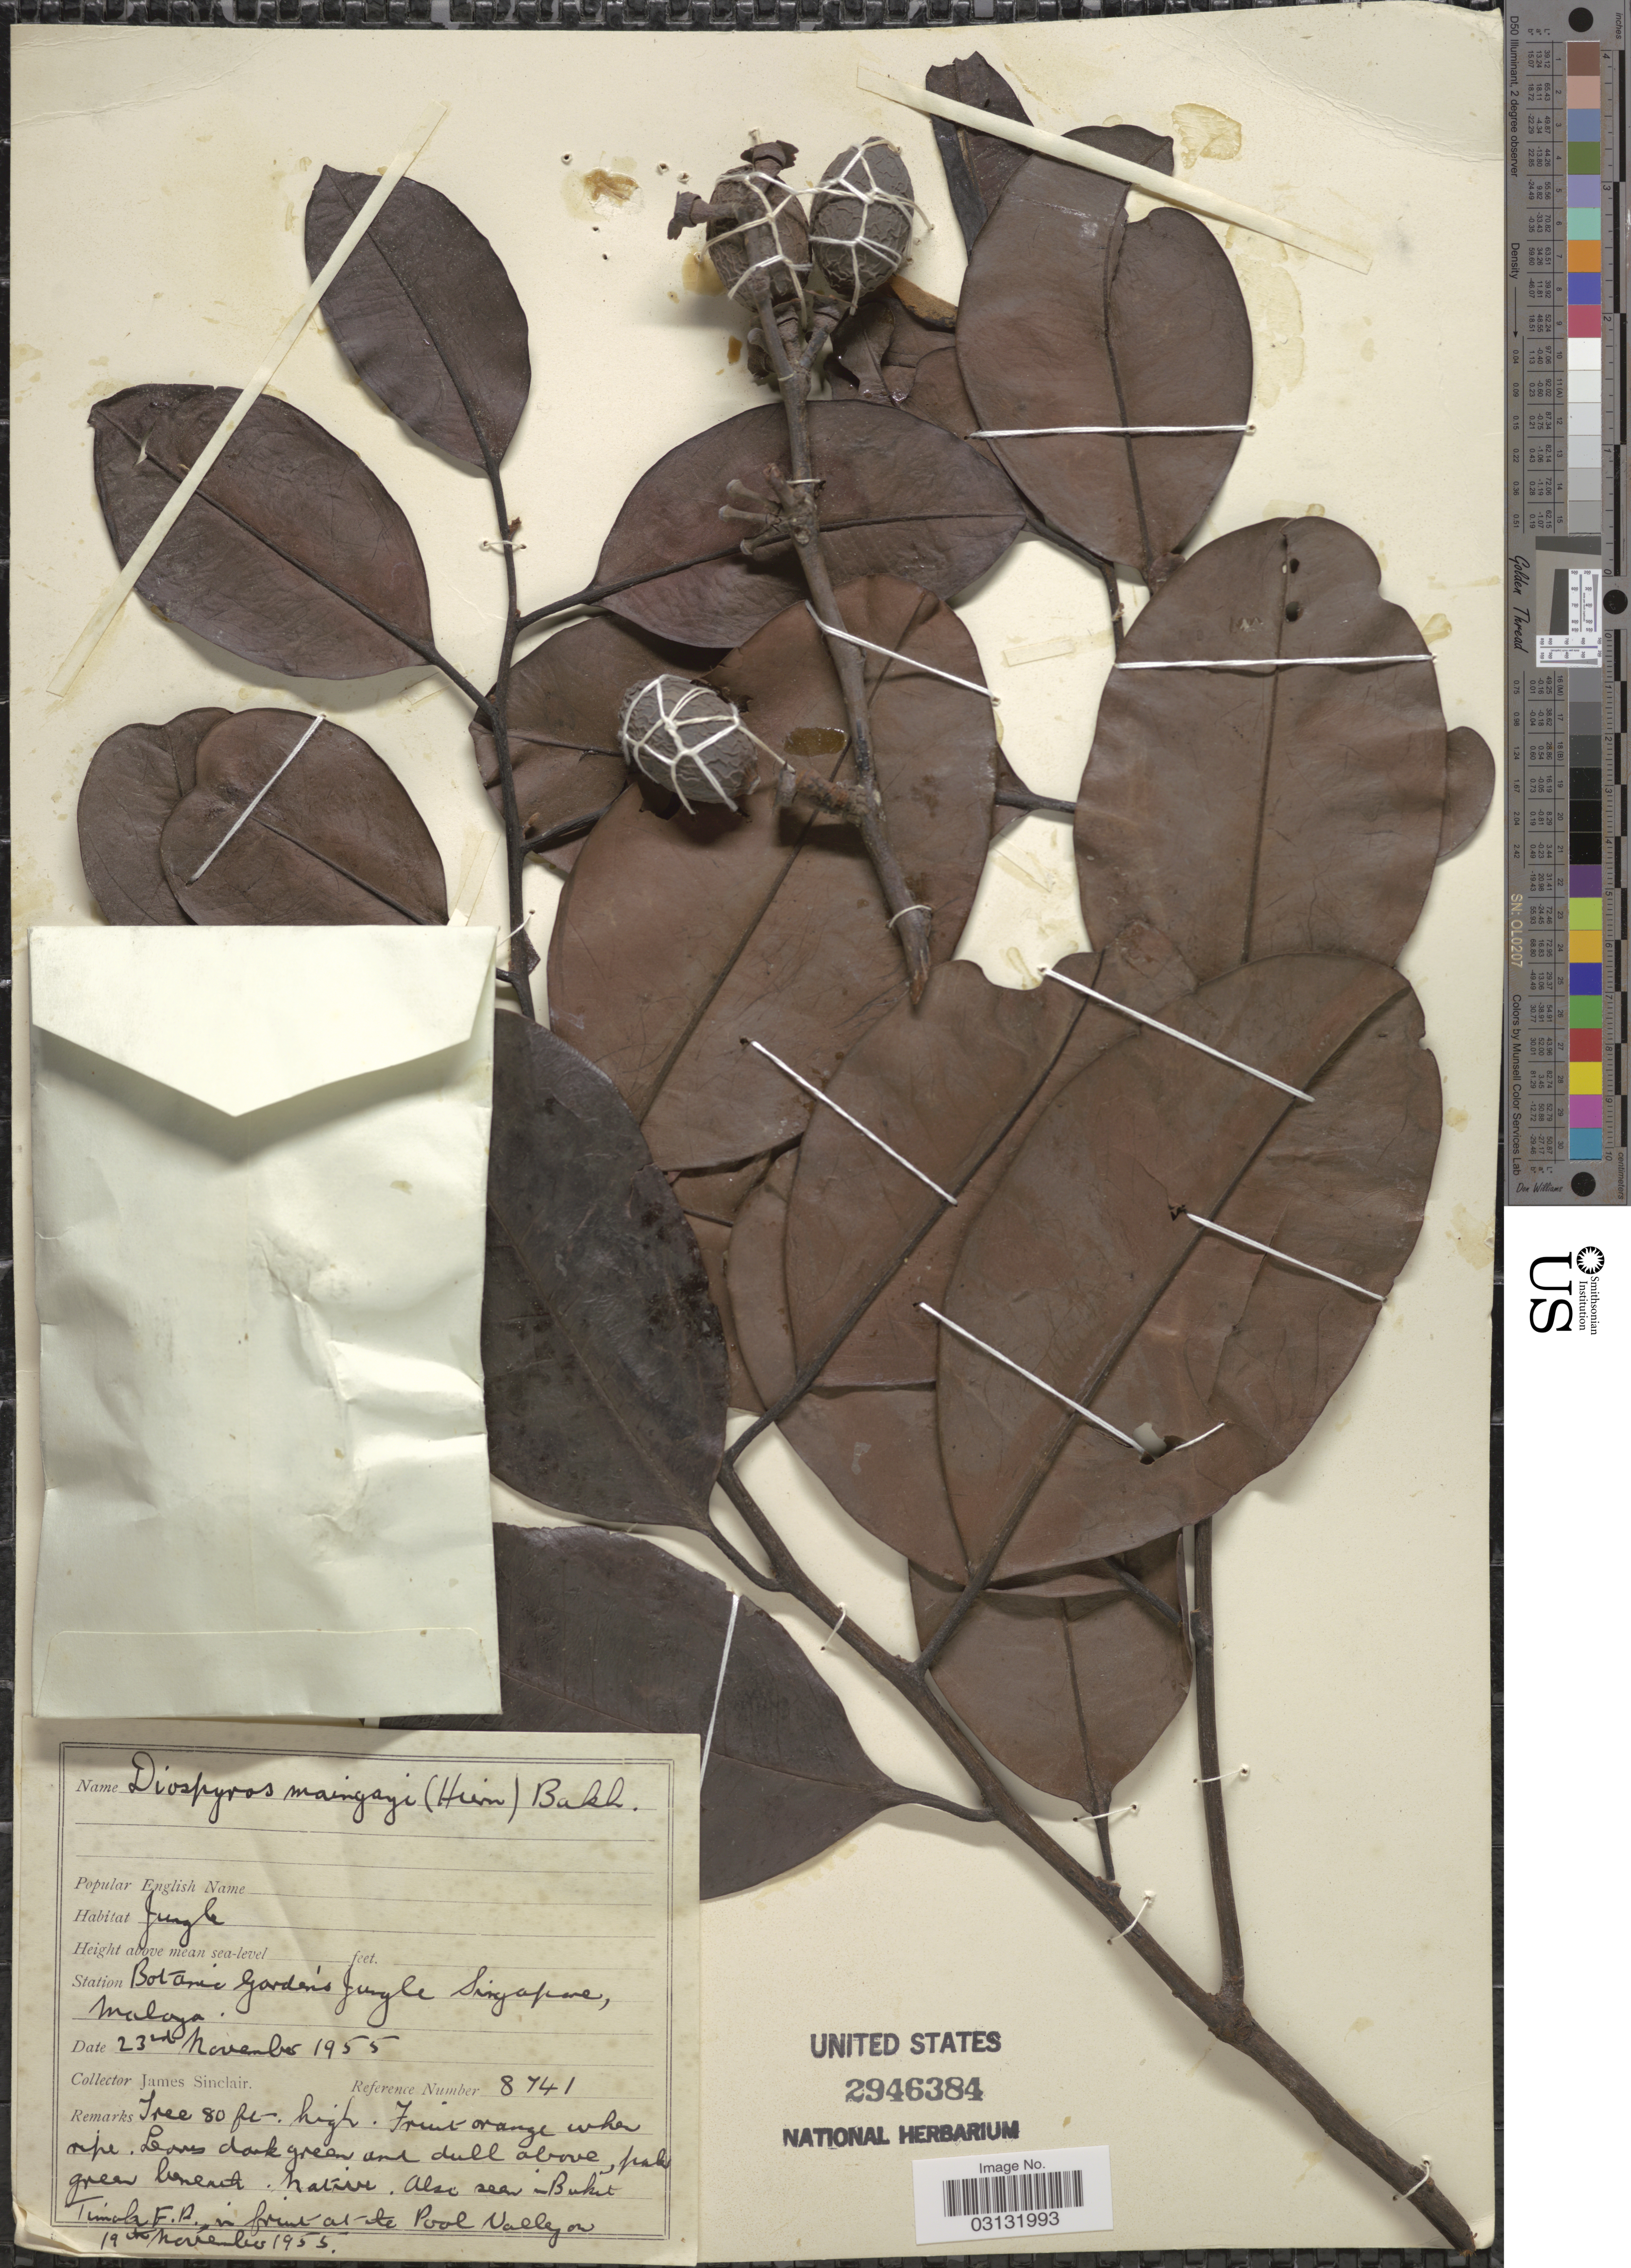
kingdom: Plantae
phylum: Tracheophyta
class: Magnoliopsida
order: Ericales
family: Ebenaceae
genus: Diospyros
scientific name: Diospyros maingayi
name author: (Hiern) Bakh.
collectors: J. Sinclair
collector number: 8741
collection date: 1955-11-23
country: Singapore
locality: Botanic Gardens Jungle, Malaya.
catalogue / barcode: US 2946384